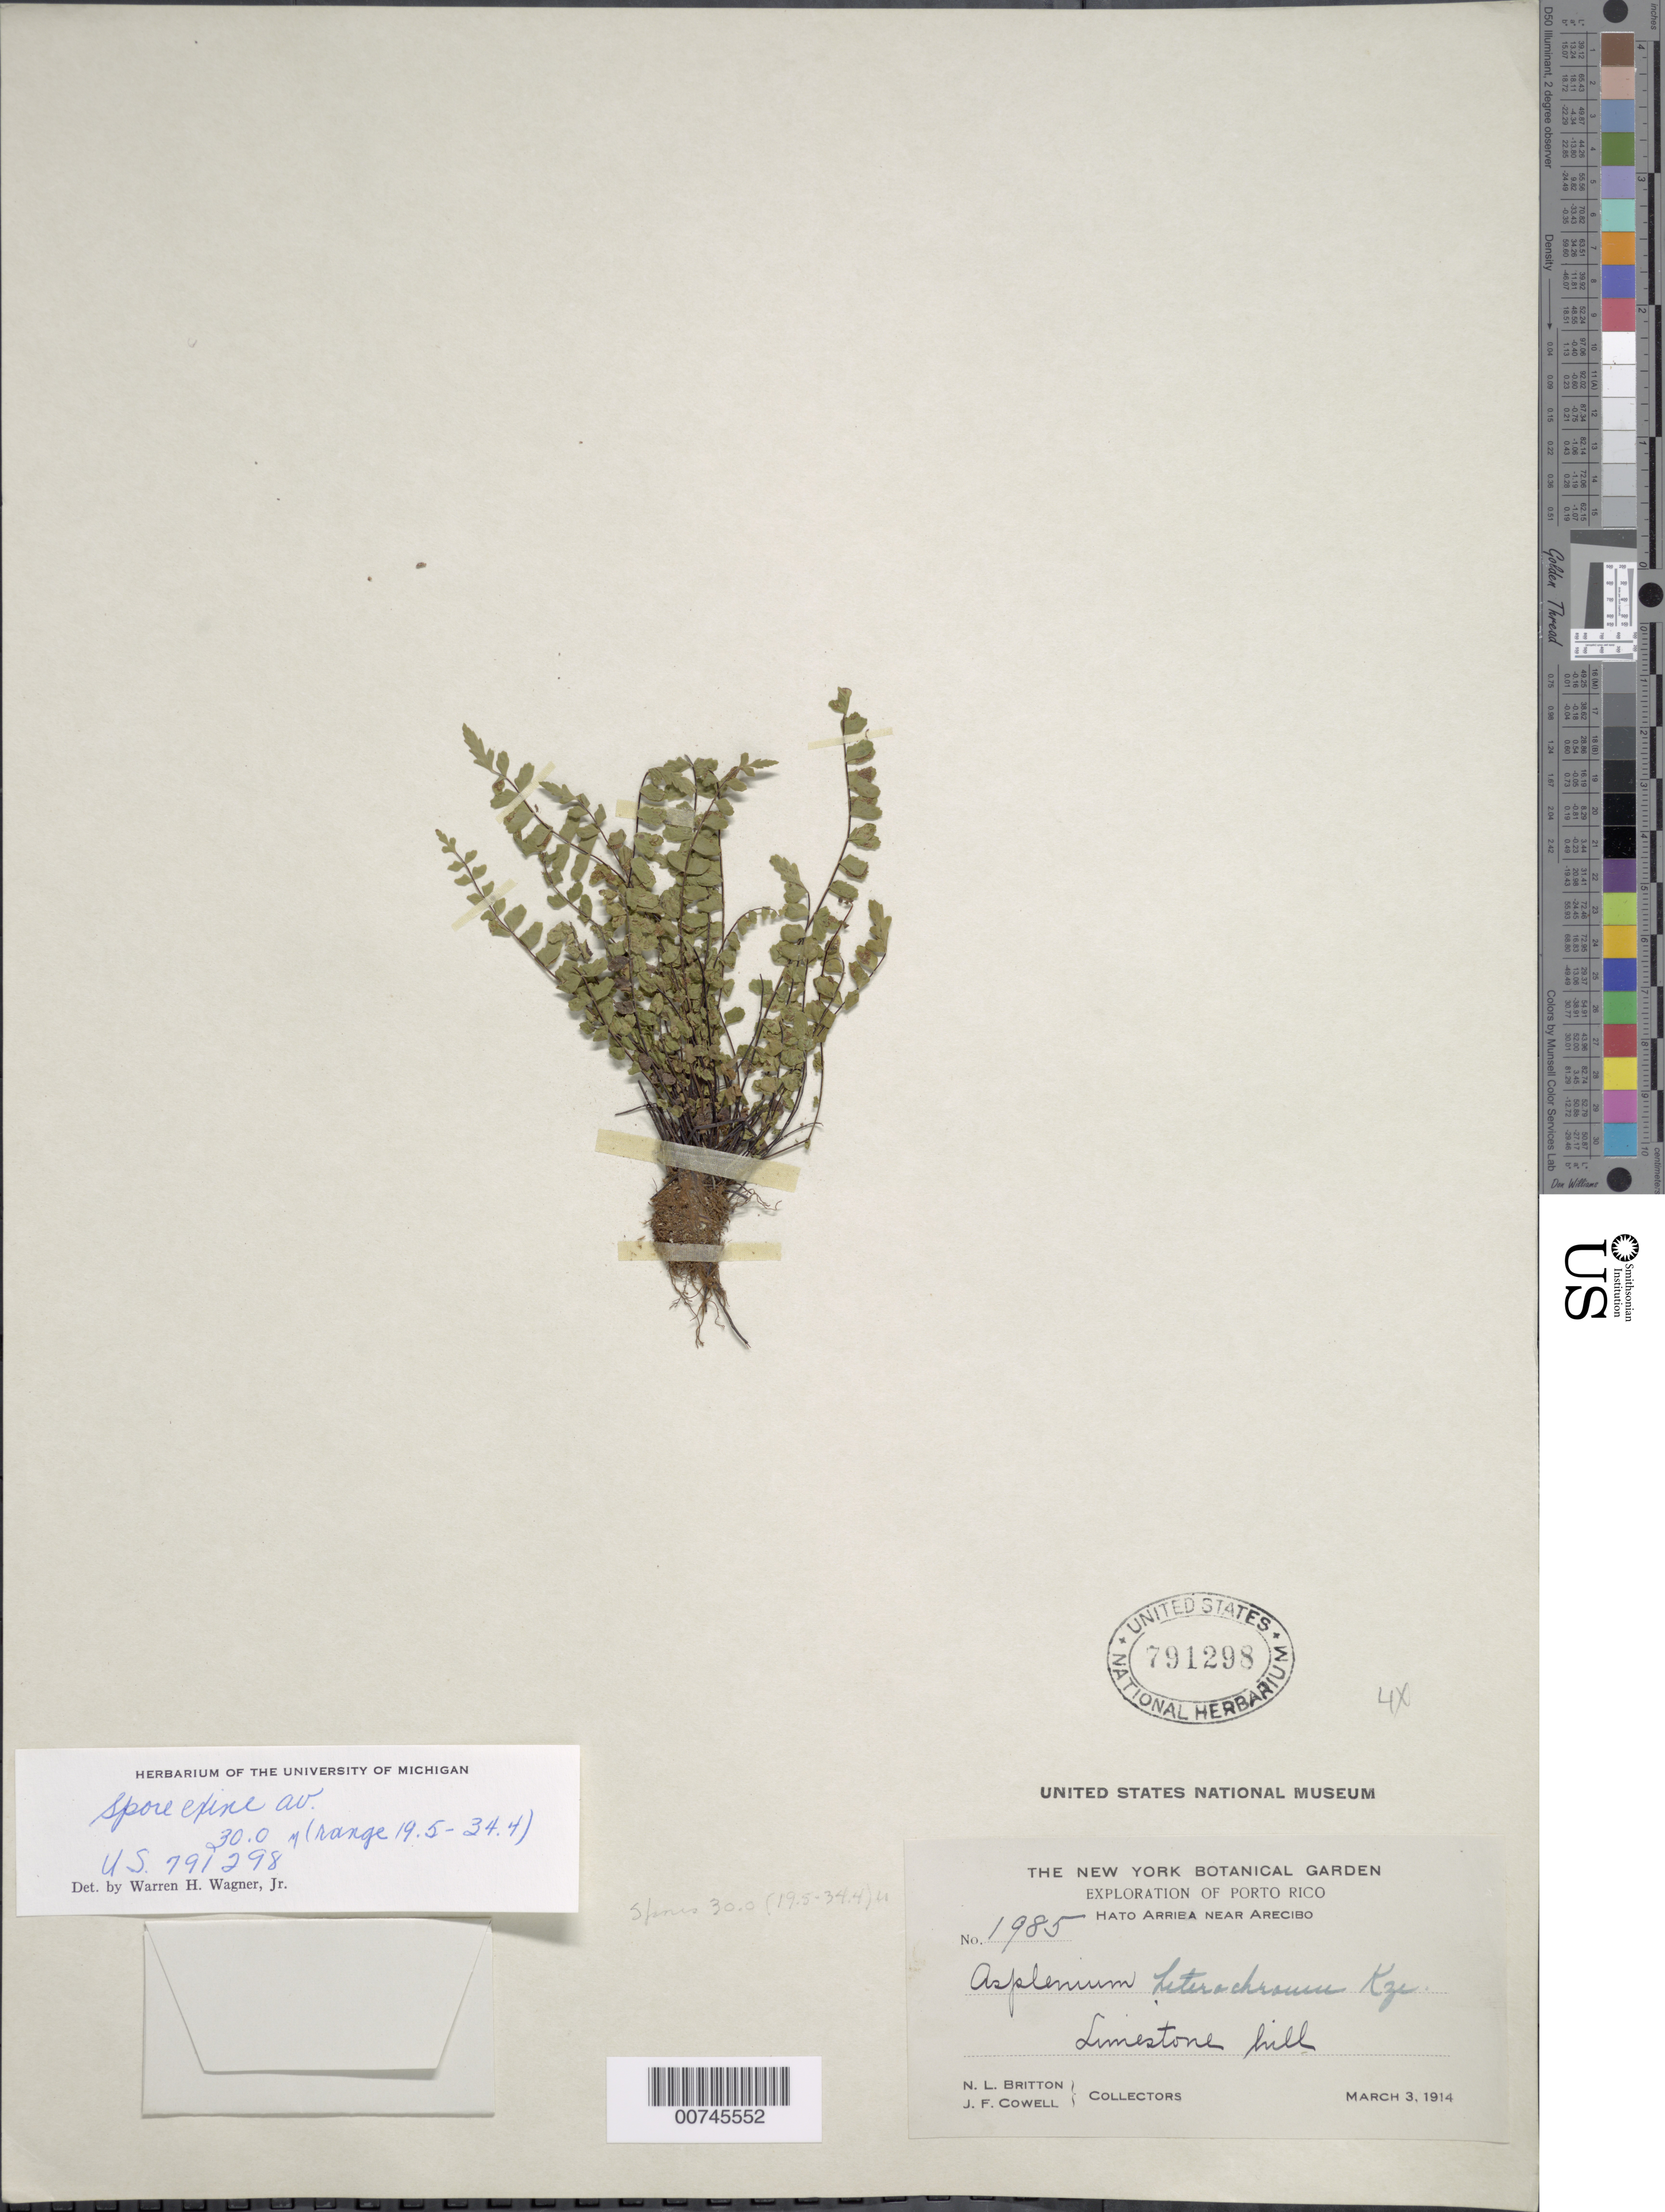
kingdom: Plantae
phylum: Tracheophyta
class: Polypodiopsida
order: Polypodiales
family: Aspleniaceae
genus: Asplenium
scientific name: Asplenium heterochroum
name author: Kunze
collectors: N. Britton & J. F. Cowell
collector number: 1985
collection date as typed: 03 Mar 1914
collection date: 1914-03-03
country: Puerto Rico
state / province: Arecibo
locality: Hato Arriera near Arecibo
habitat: Limestone Hill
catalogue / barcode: US 791298